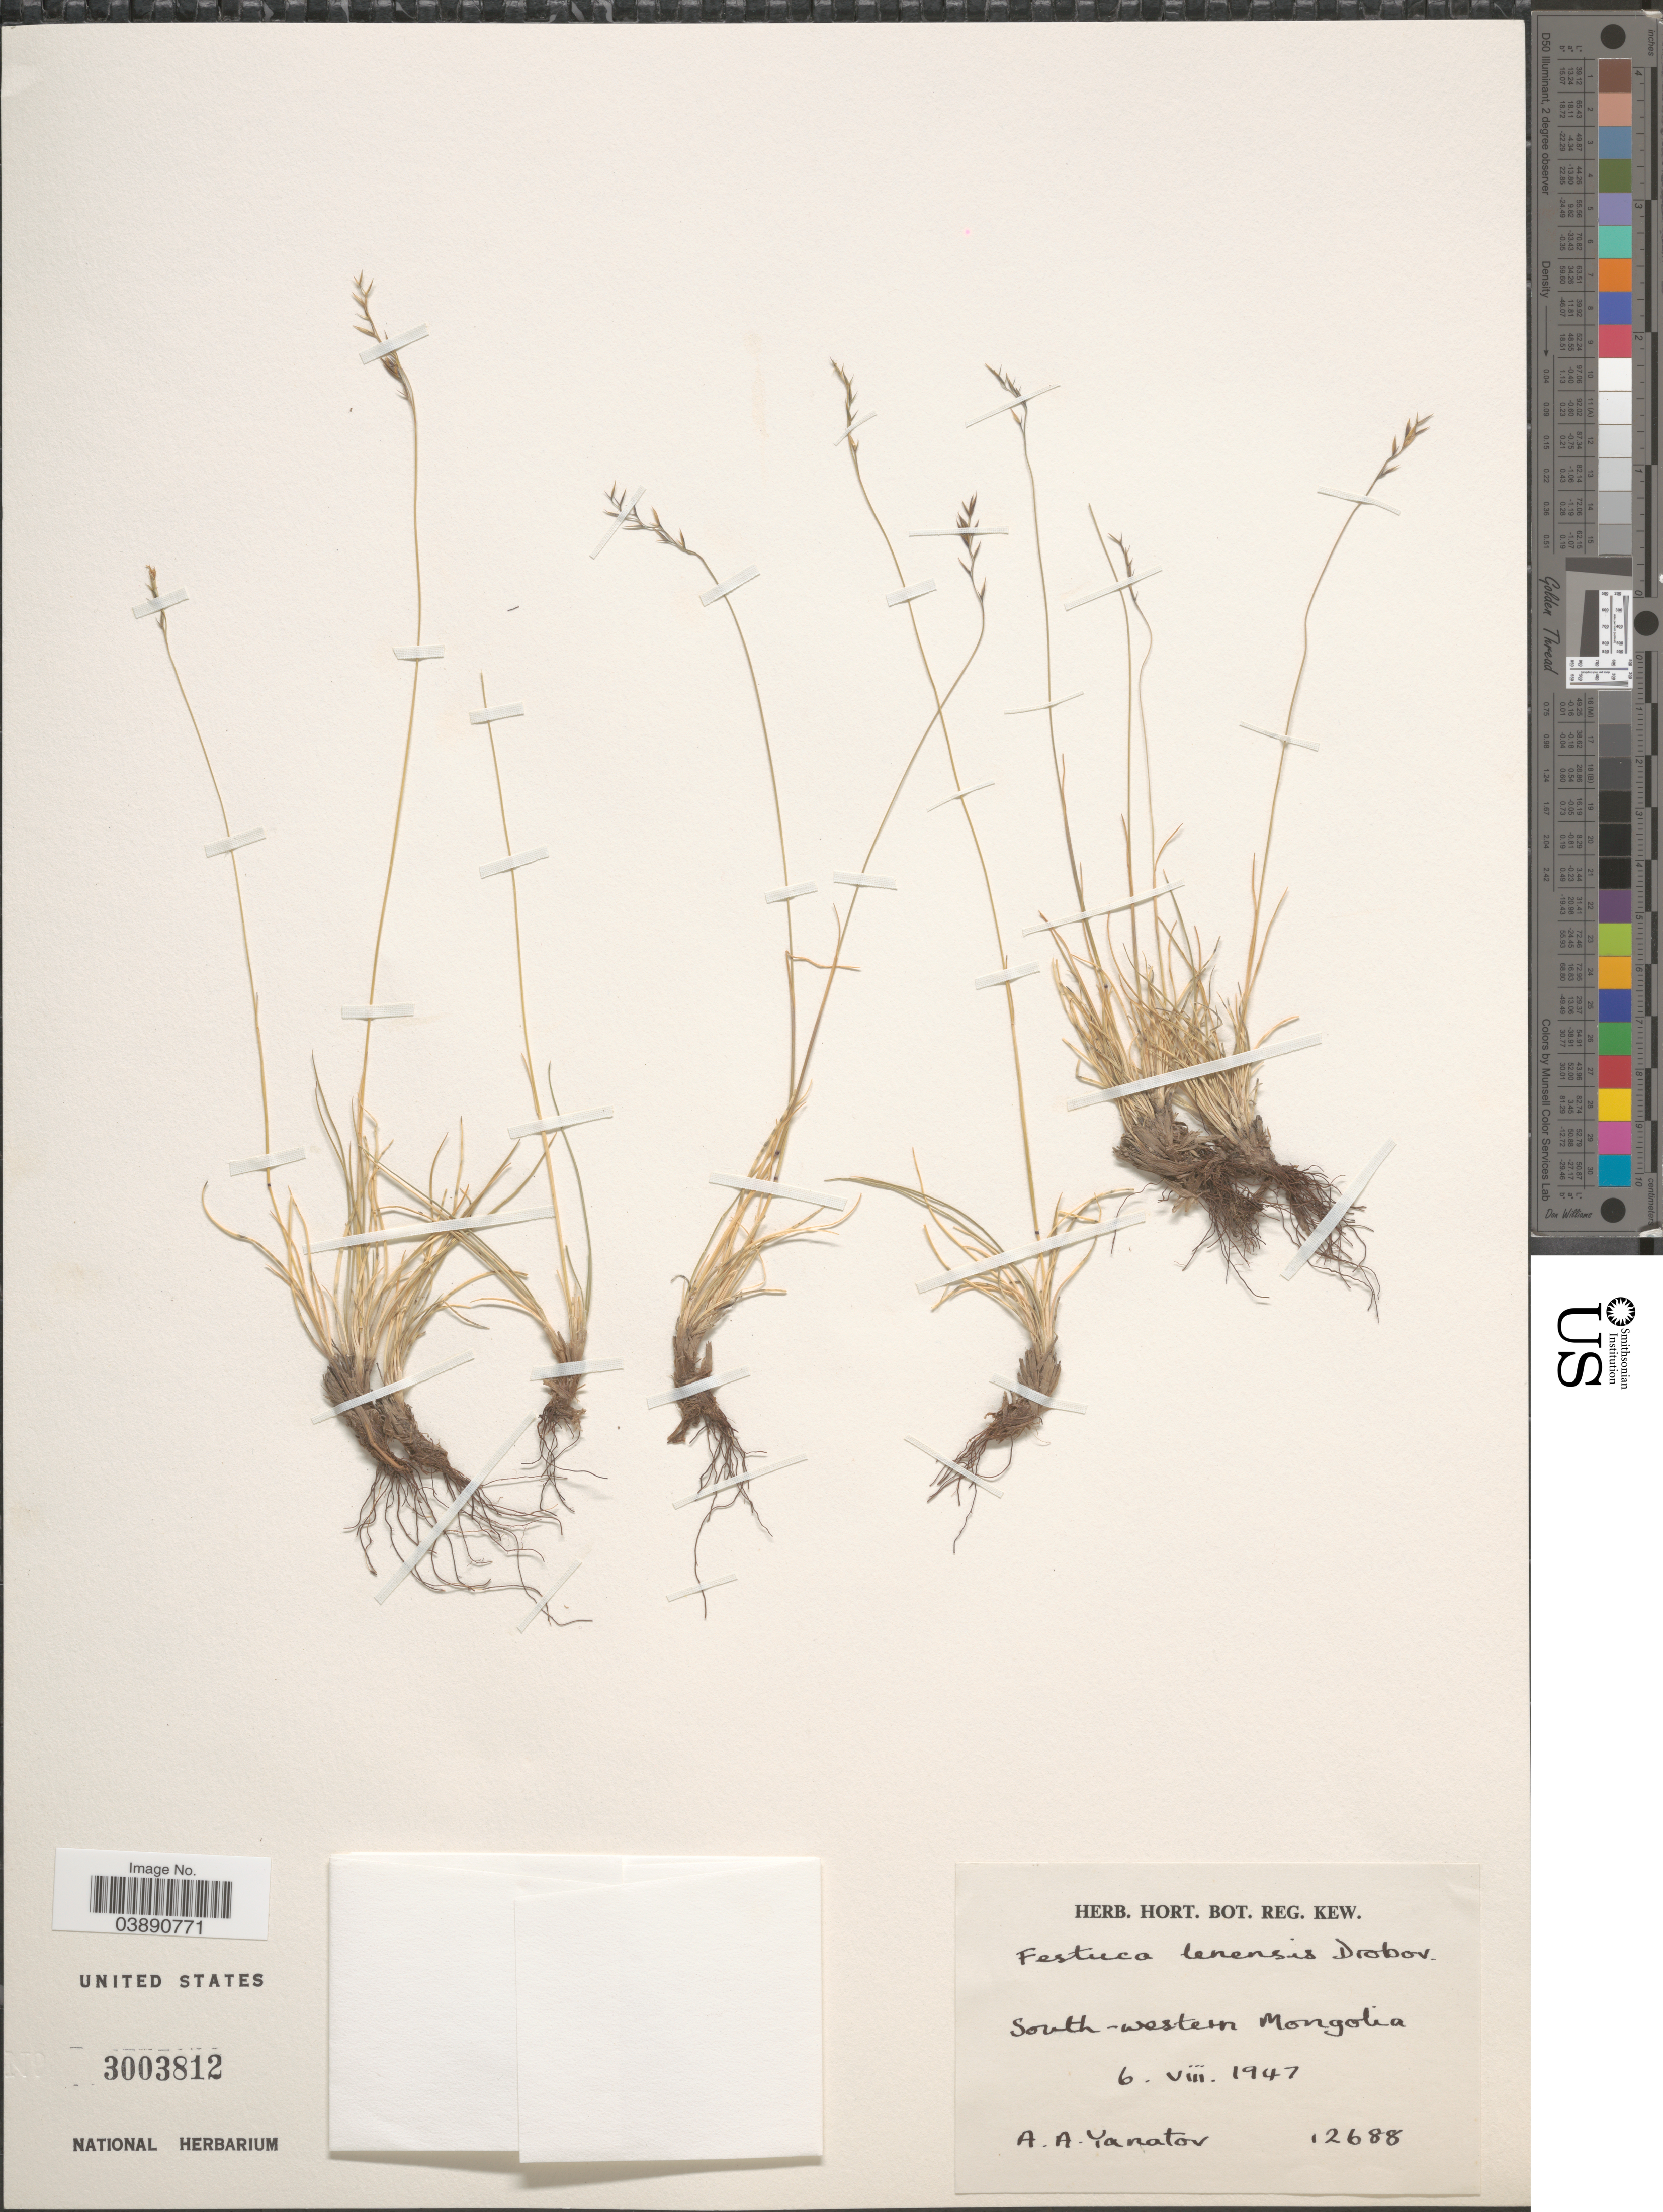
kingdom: Plantae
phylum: Tracheophyta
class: Liliopsida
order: Poales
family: Poaceae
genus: Festuca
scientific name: Festuca lenensis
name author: Drobow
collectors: A. Yanatov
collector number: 12688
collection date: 1947-08-06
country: Mongolia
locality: South-western Mongolia.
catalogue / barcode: US 3003812